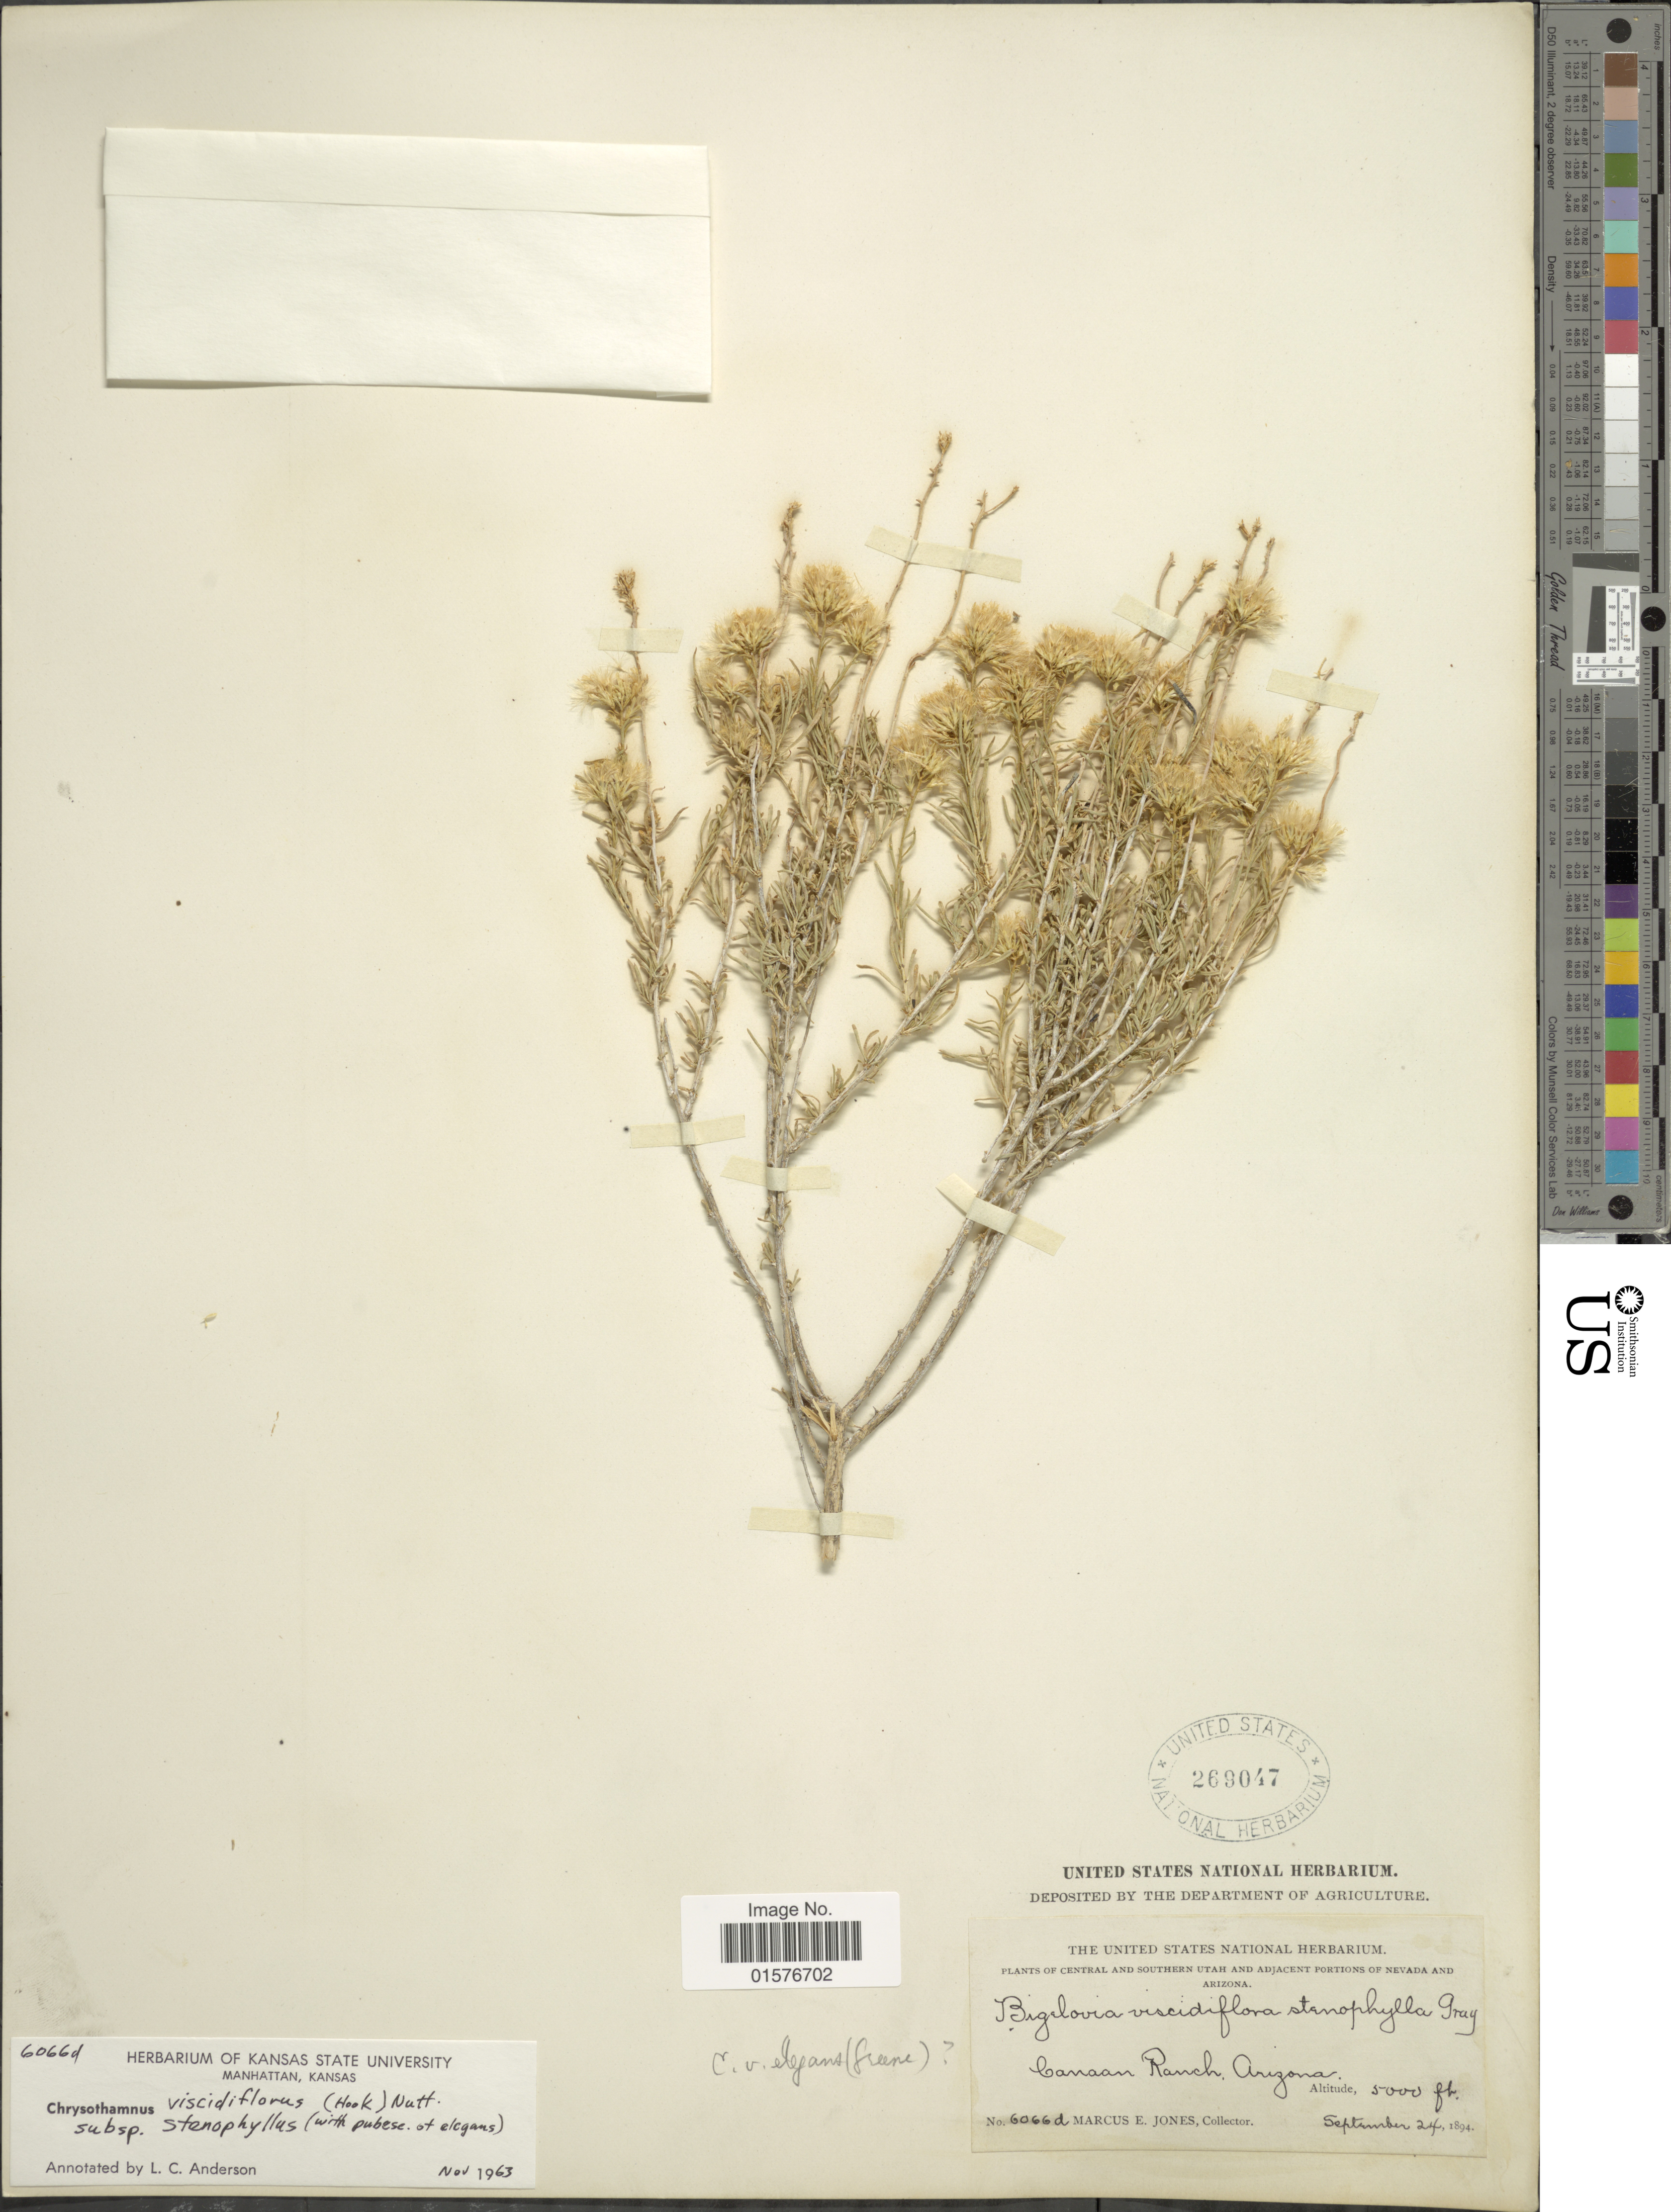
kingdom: Plantae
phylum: Tracheophyta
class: Magnoliopsida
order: Asterales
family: Asteraceae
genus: Chrysothamnus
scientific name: Chrysothamnus viscidiflorus subsp. stenophyllus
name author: (A. Gray) H.M. Hall & Clem.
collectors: M. E. Jones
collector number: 6066d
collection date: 1894-09-24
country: United States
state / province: Arizona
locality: Canaan Ranch, Arizona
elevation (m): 1524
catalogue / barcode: US 269047